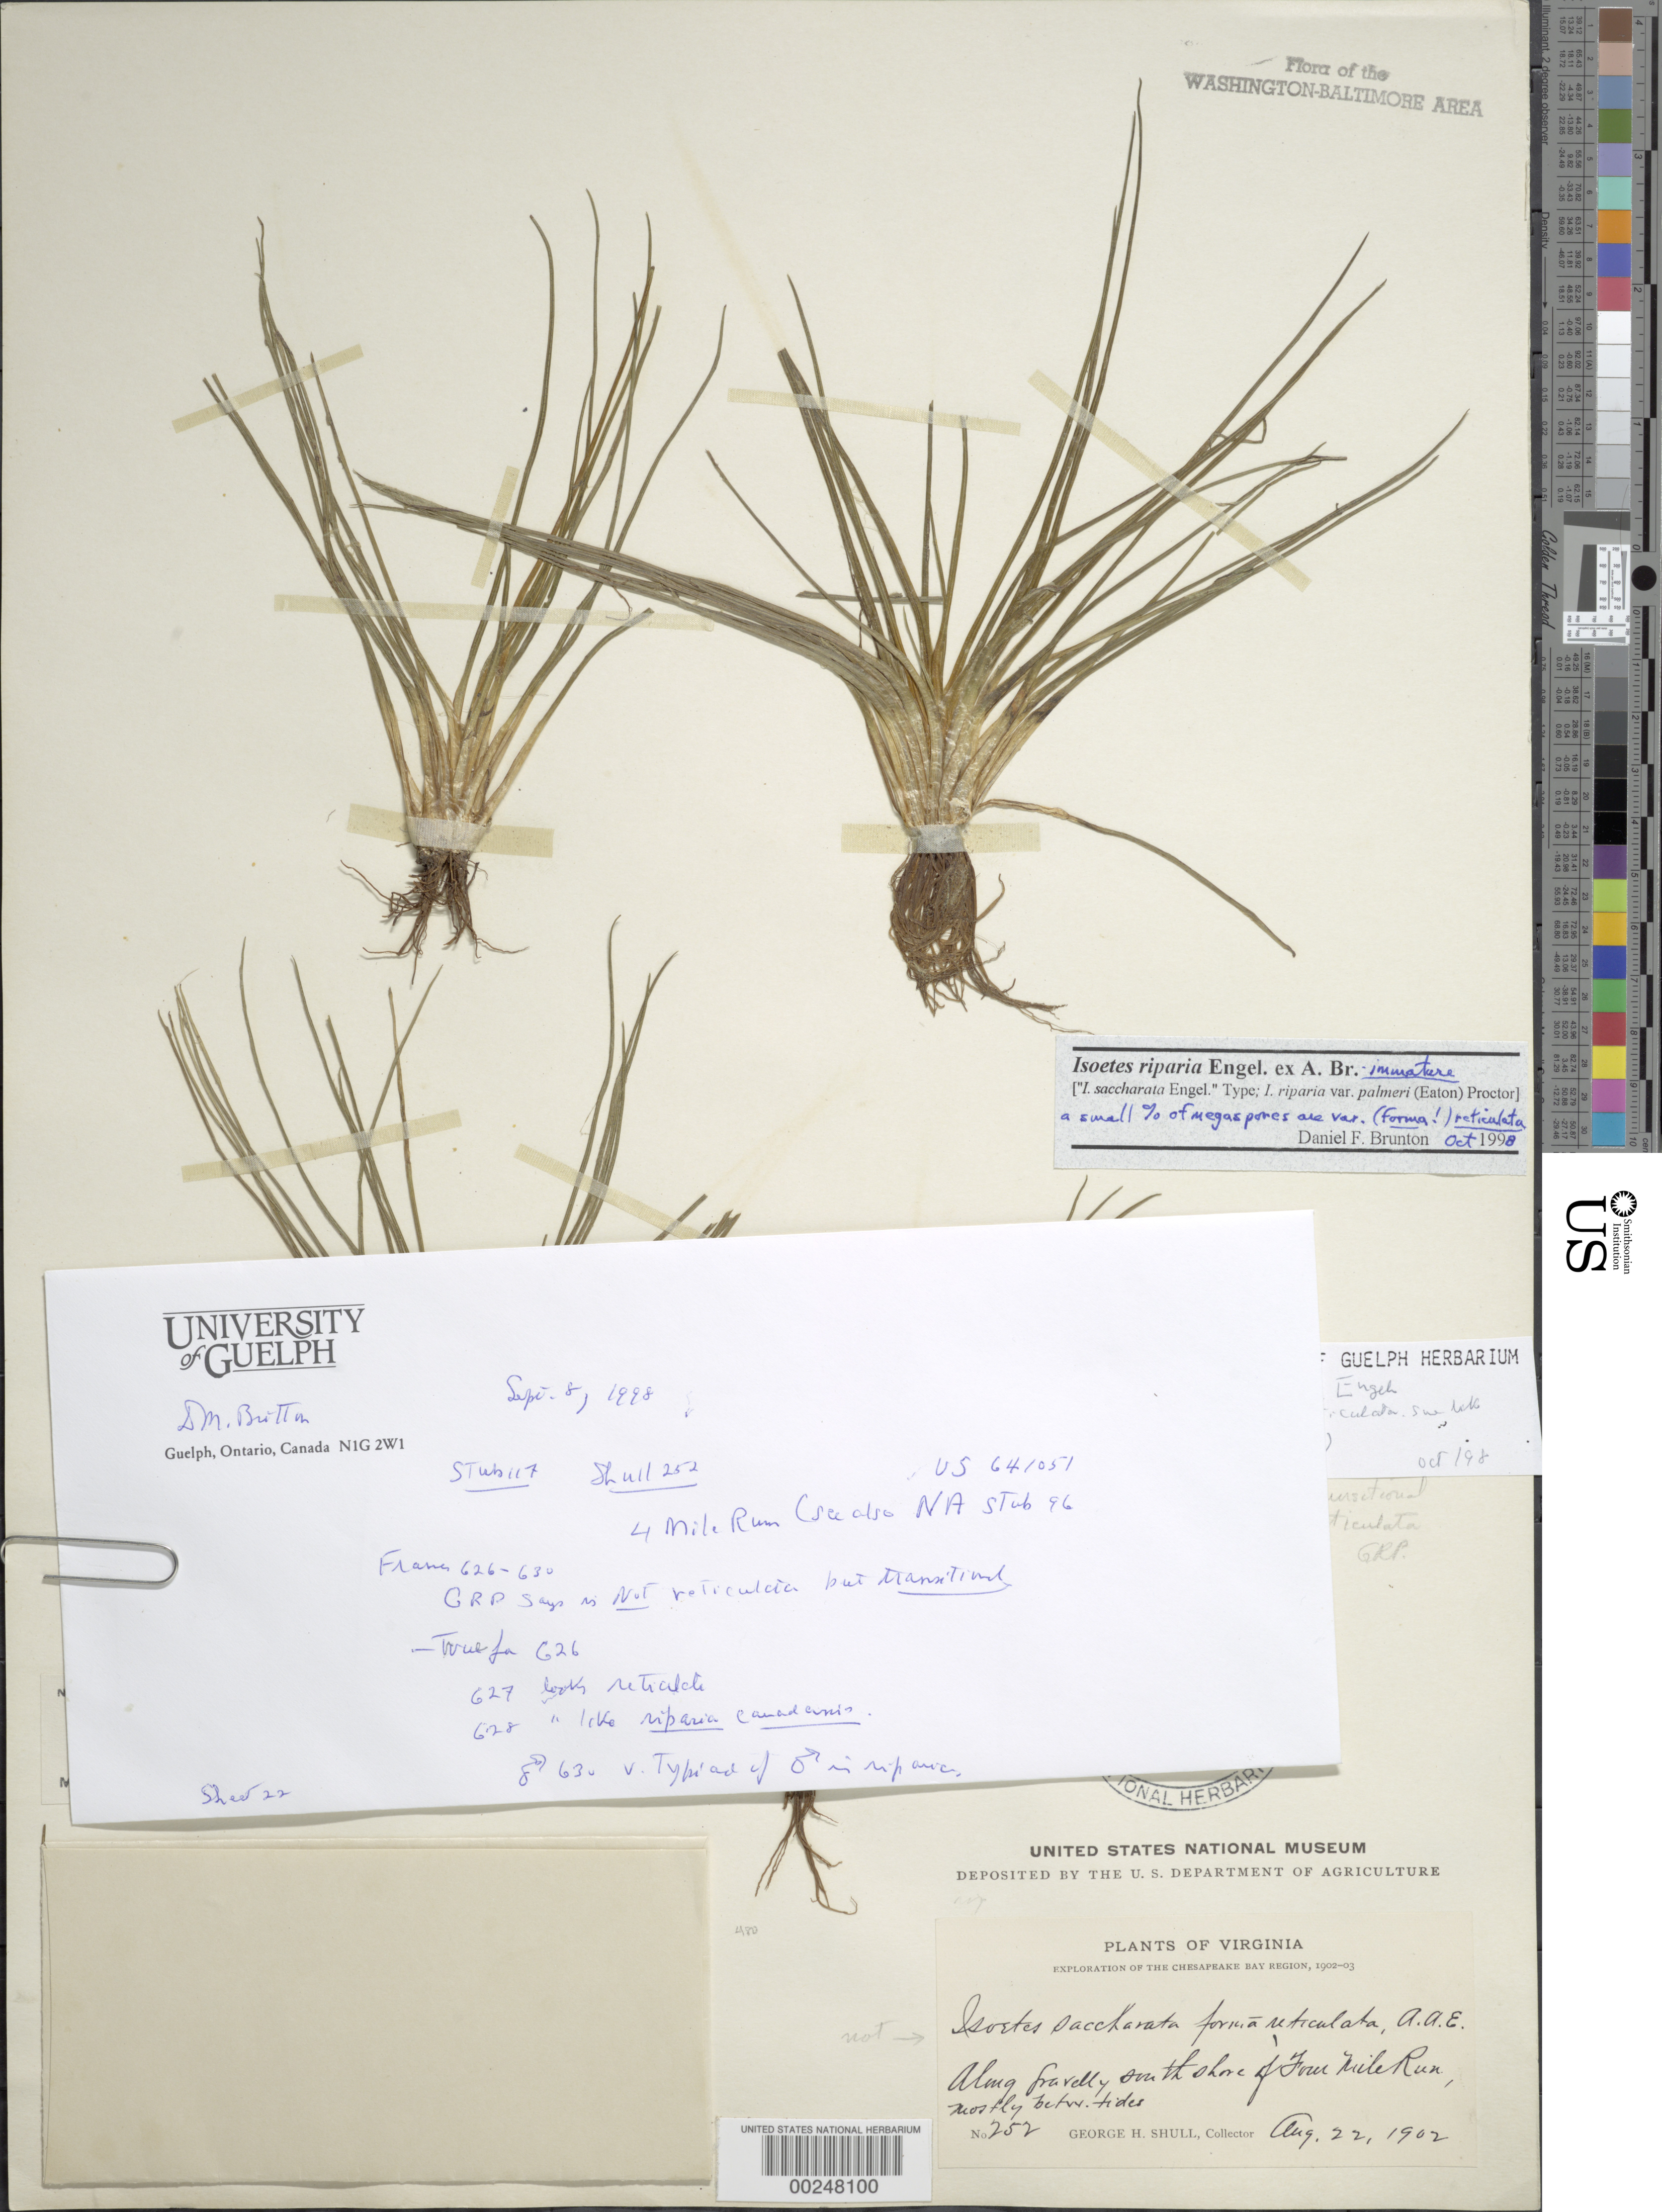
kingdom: Plantae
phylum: Tracheophyta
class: Lycopodiopsida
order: Isoetales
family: Isoetaceae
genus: Isoetes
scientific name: Isoetes riparia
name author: Engelm. ex A. Braun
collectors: G. H. Shull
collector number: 252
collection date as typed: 22 Aug 1902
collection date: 1902-08-22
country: United States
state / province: Virginia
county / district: Arlington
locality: Four Mile Run, tidal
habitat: Mostly between tides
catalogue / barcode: US 641051